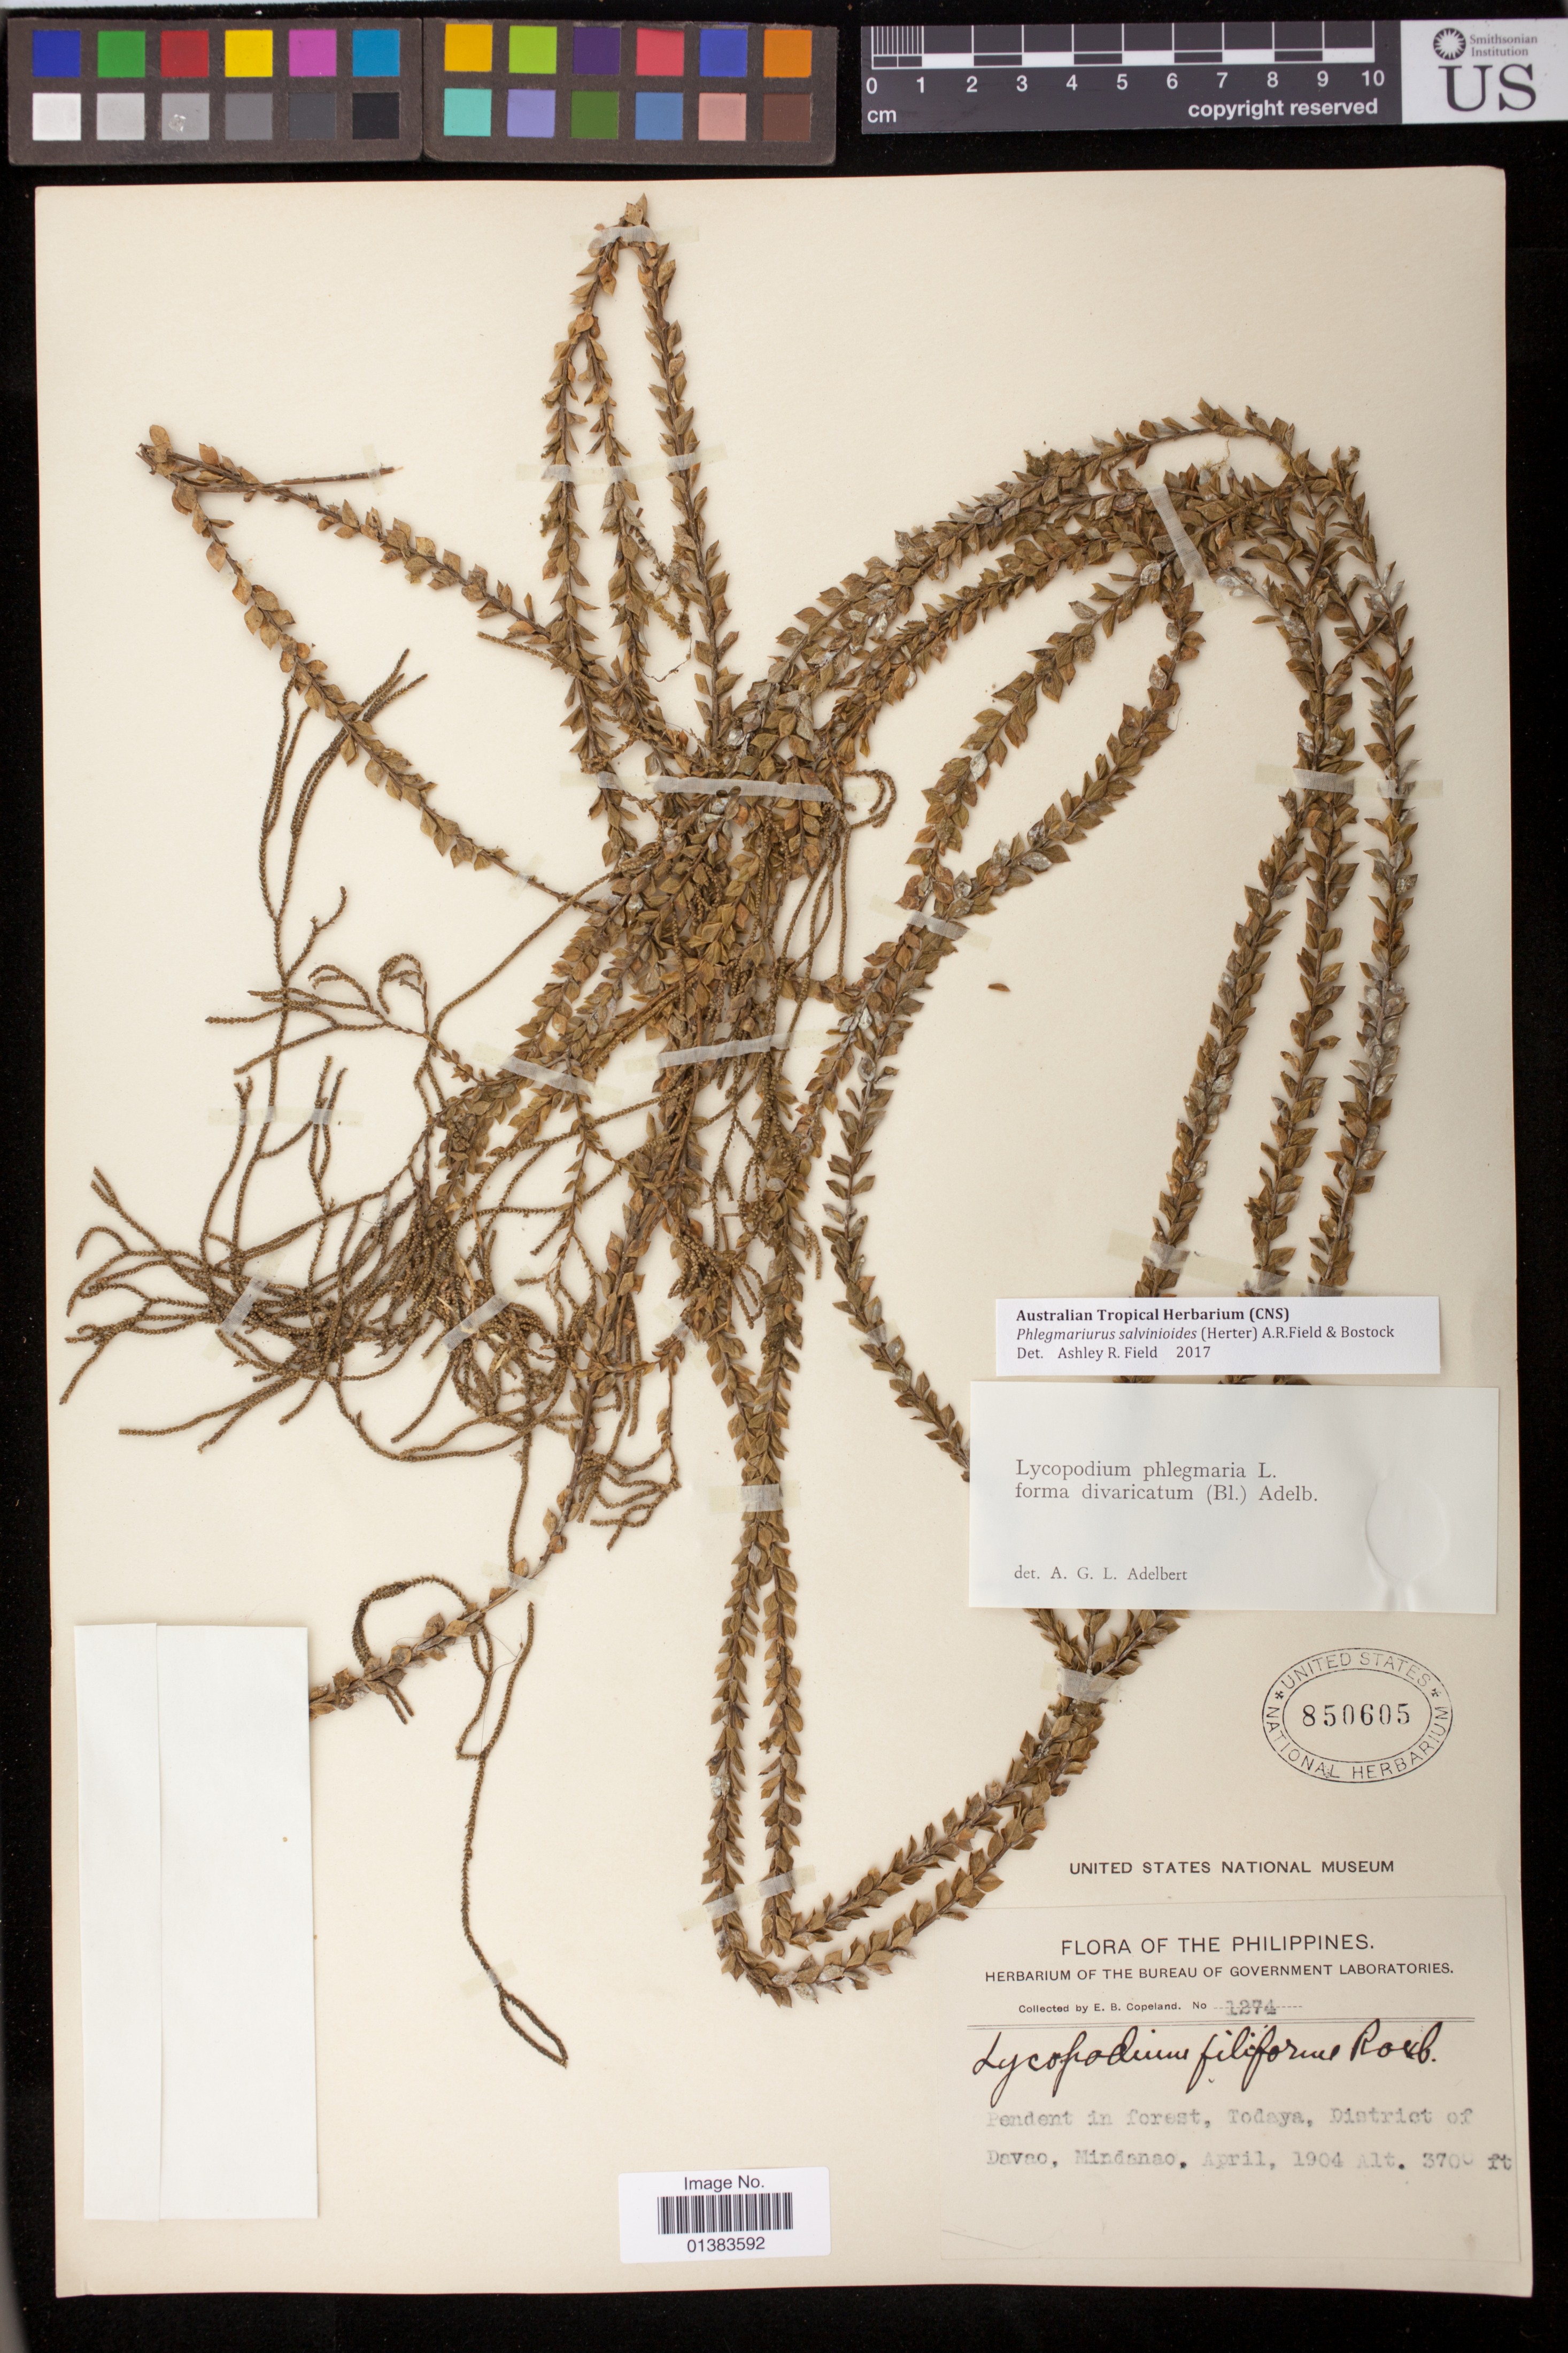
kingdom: Plantae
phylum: Tracheophyta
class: Lycopodiopsida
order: Lycopodiales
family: Lycopodiaceae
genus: Urostachys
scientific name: Urostachys salvinioides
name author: Herter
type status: Isosyntype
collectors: E. B. Copeland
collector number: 1274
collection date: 1904-04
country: Philippines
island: Mindanao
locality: Todaya, District of Davao, Mindanao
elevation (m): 1128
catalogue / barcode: US 850605